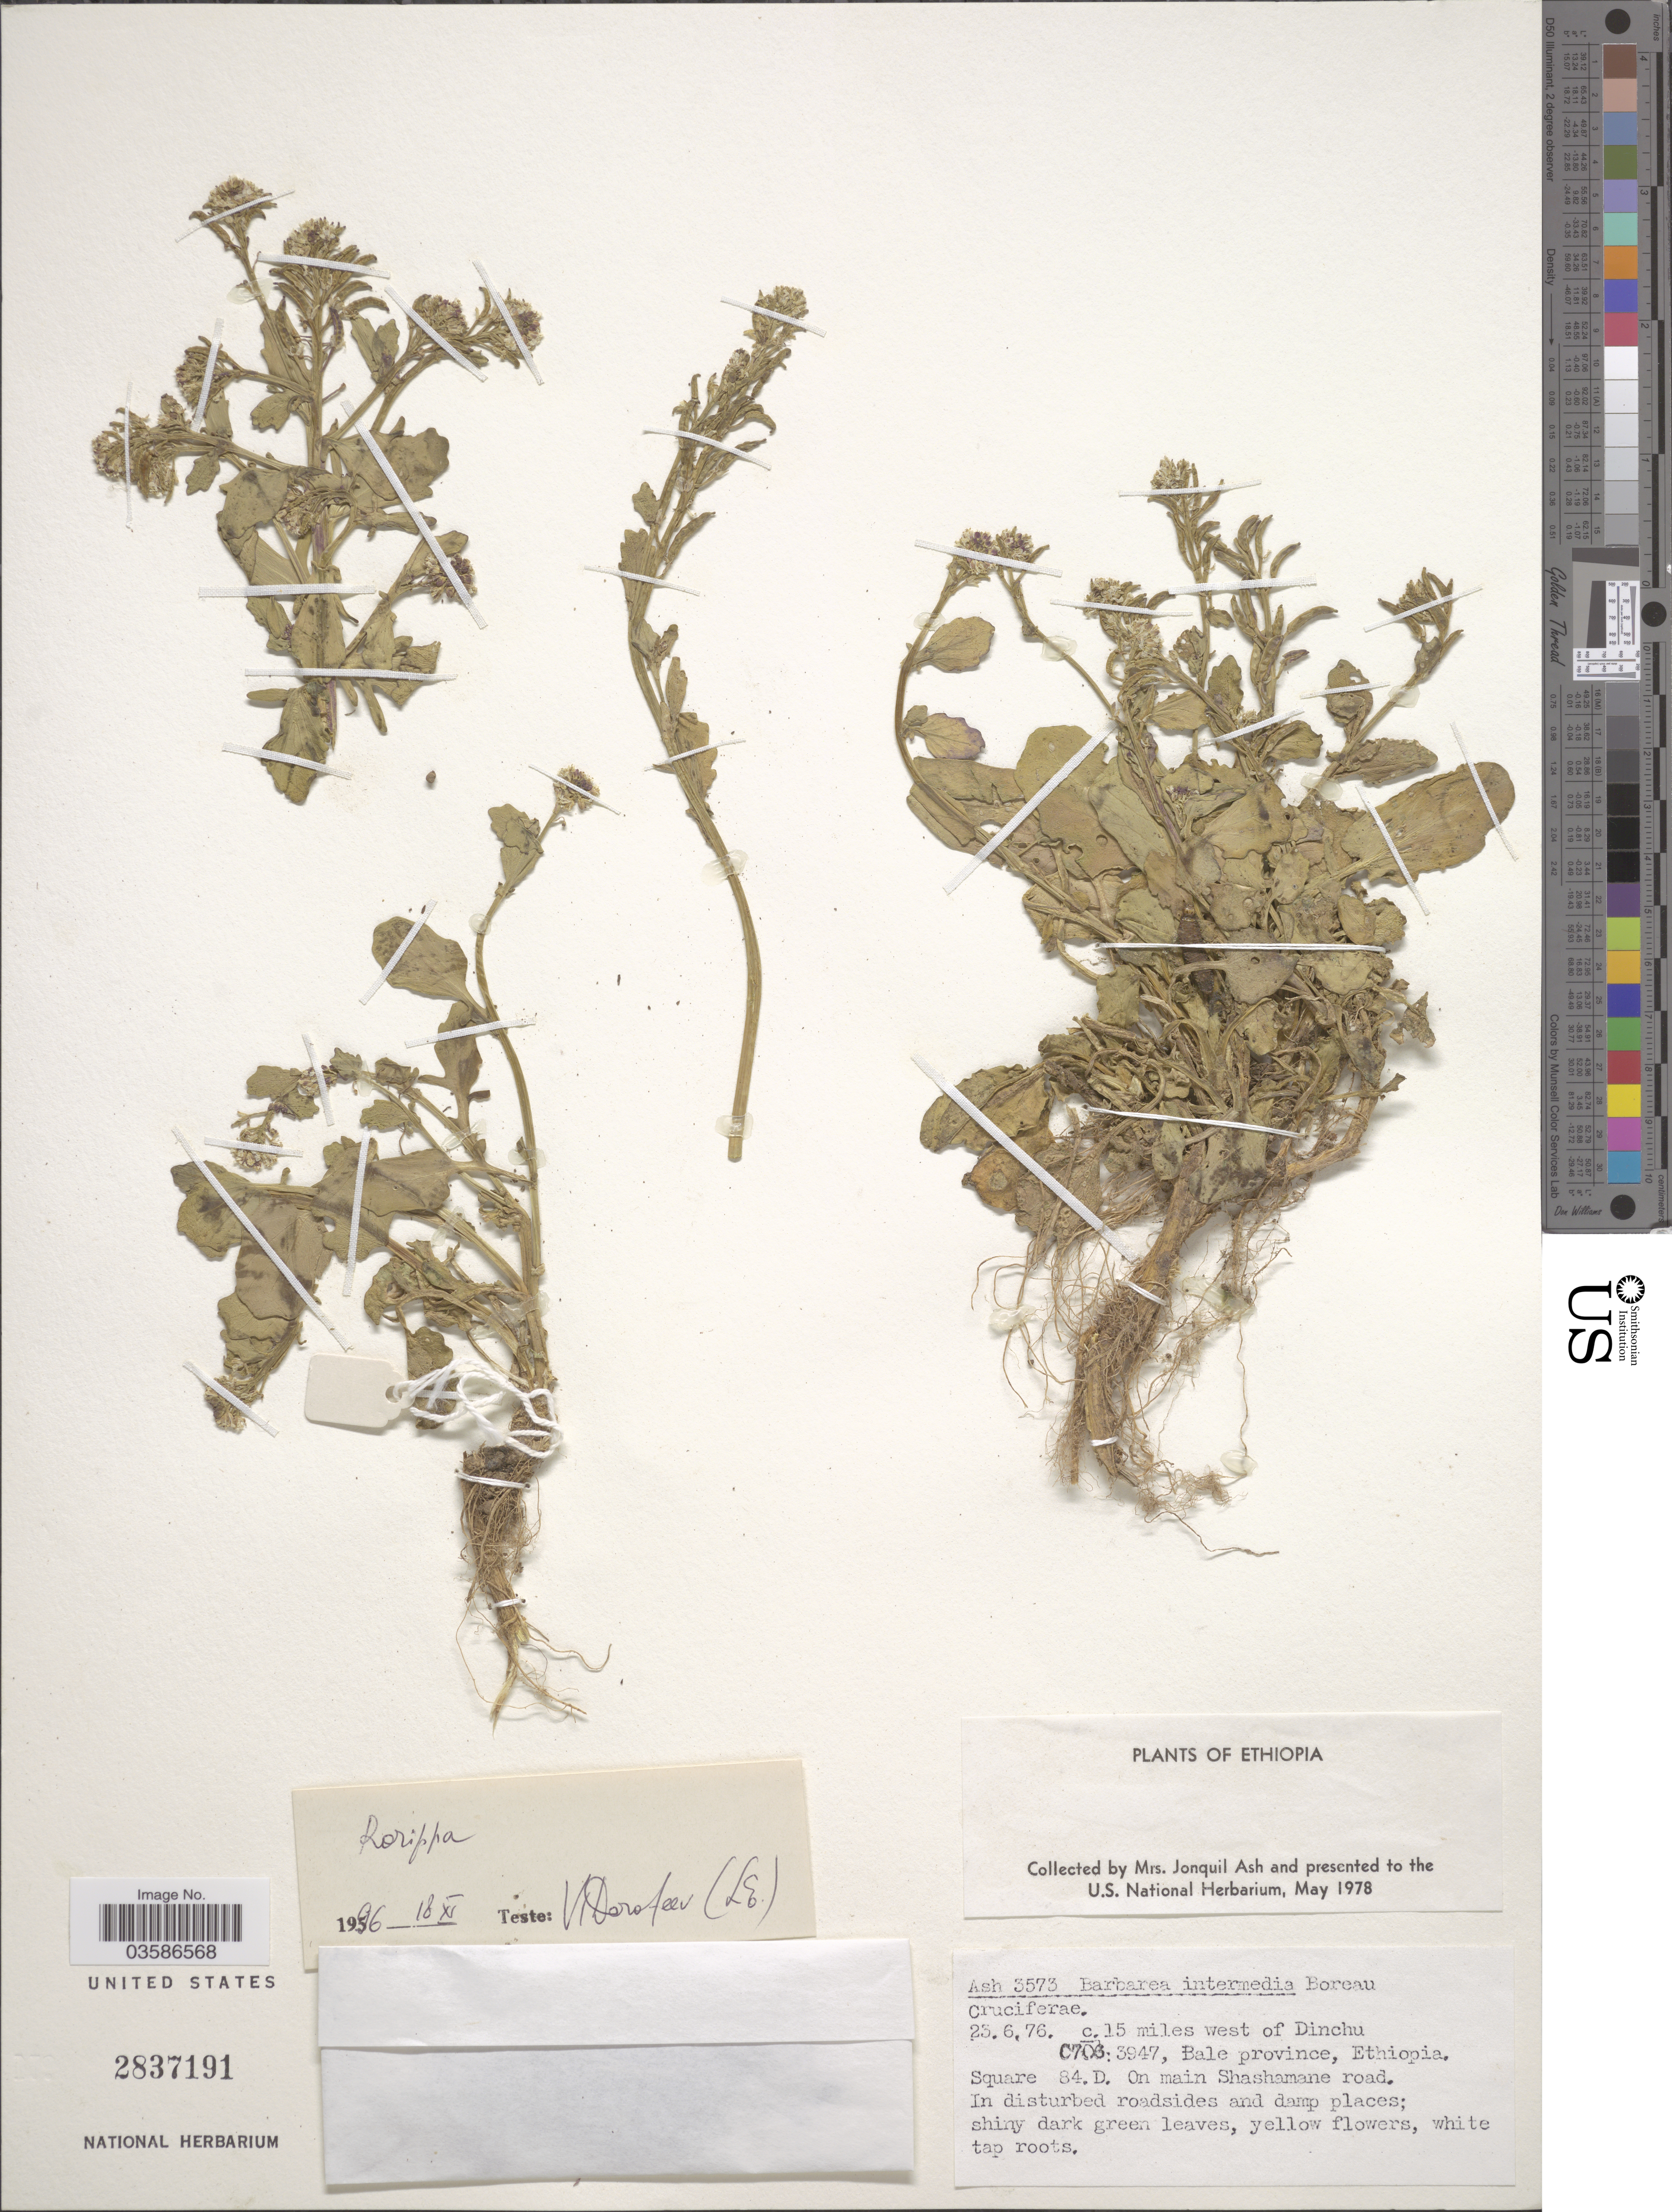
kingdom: Plantae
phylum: Tracheophyta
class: Magnoliopsida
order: Brassicales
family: Brassicaceae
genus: Barbarea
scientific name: Barbarea vulgaris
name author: W.T. Aiton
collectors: J. Ash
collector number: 3573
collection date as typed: Transcribed d/m/y: 23/6/76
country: Ethiopia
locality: C. 15 miles west of Dinchu C706:3947, Bale province. Square 84.D. On main Shashamane road.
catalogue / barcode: US 2837191